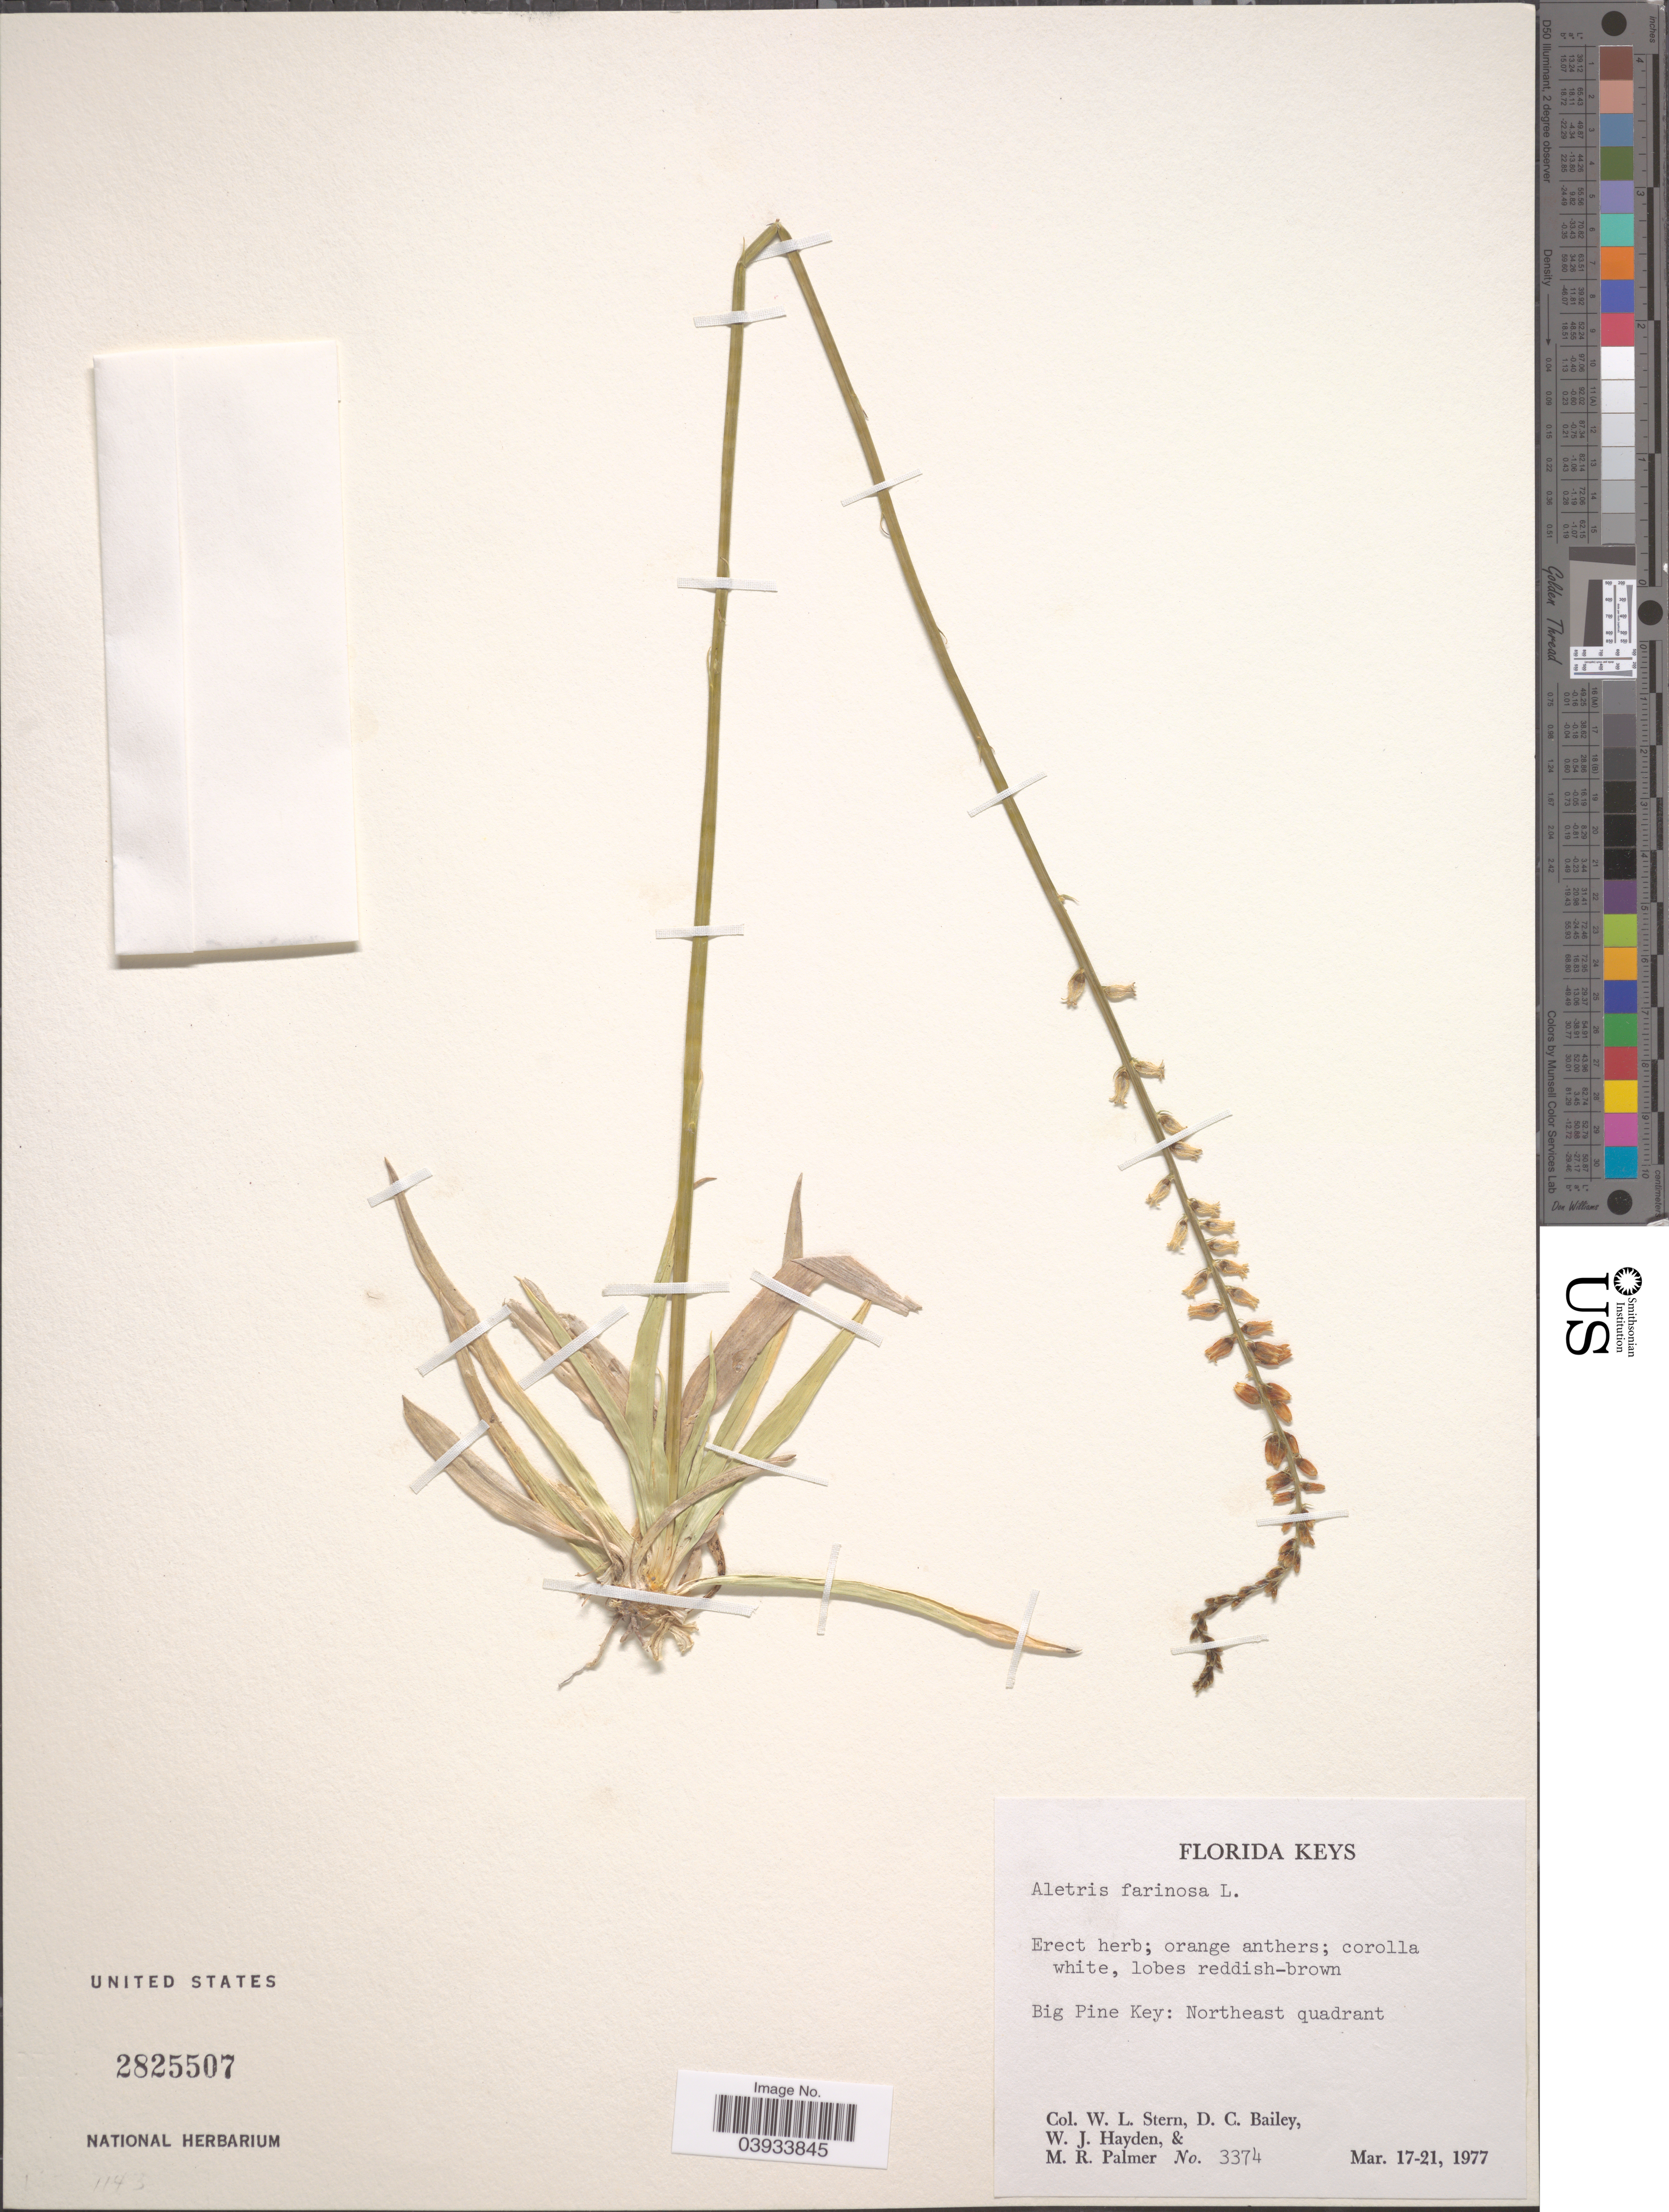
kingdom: Plantae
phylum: Tracheophyta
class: Liliopsida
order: Dioscoreales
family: Nartheciaceae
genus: Aletris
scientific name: Aletris farinosa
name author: L.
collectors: W. L. Stern, D. C. Bailey, W. Hayden & M. R. Palmer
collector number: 3374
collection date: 1977-03-17/1977-03-21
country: United States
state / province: Florida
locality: Florida Keys. Big Pine Key: Northeast quadrant.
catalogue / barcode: US 2825507